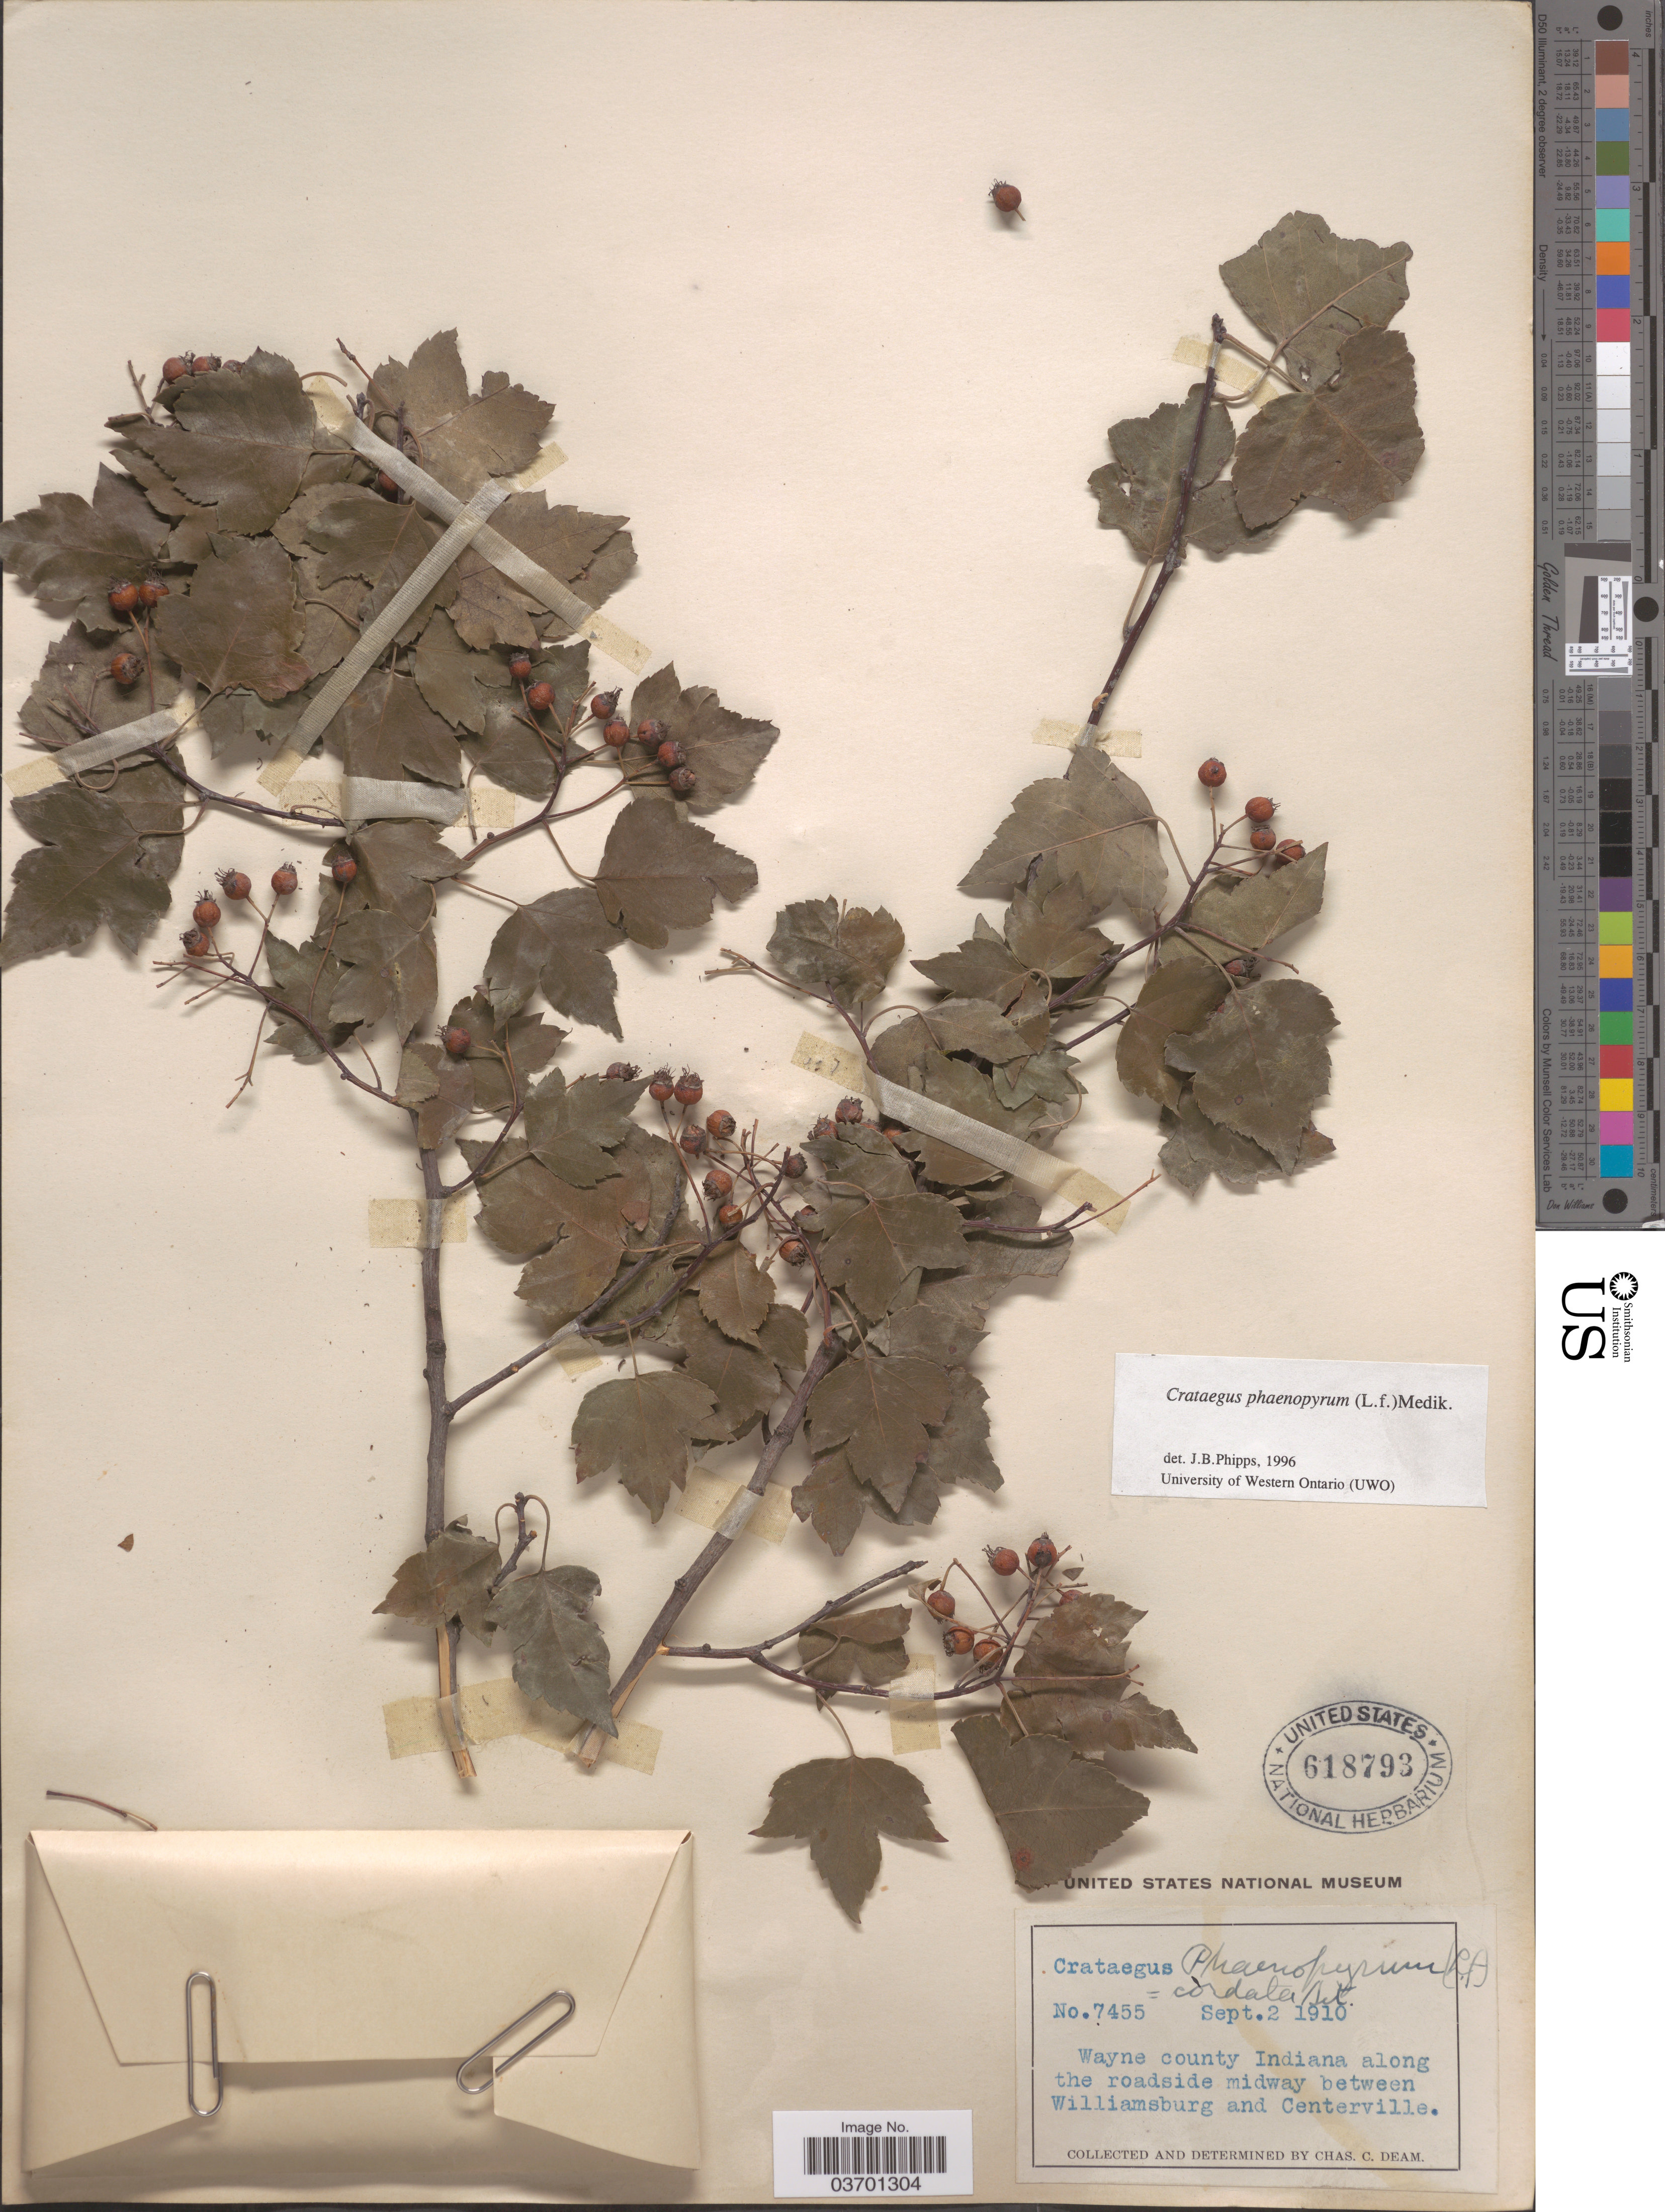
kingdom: Plantae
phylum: Tracheophyta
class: Magnoliopsida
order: Rosales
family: Rosaceae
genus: Crataegus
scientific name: Crataegus phaenopyrum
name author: (L. f.) Medik.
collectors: C. C. Deam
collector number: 7455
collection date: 1910-09-02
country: United States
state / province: Indiana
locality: Wayne county Indiana along the roadside midway between Williamsburg and Centerville.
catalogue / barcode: US 618793